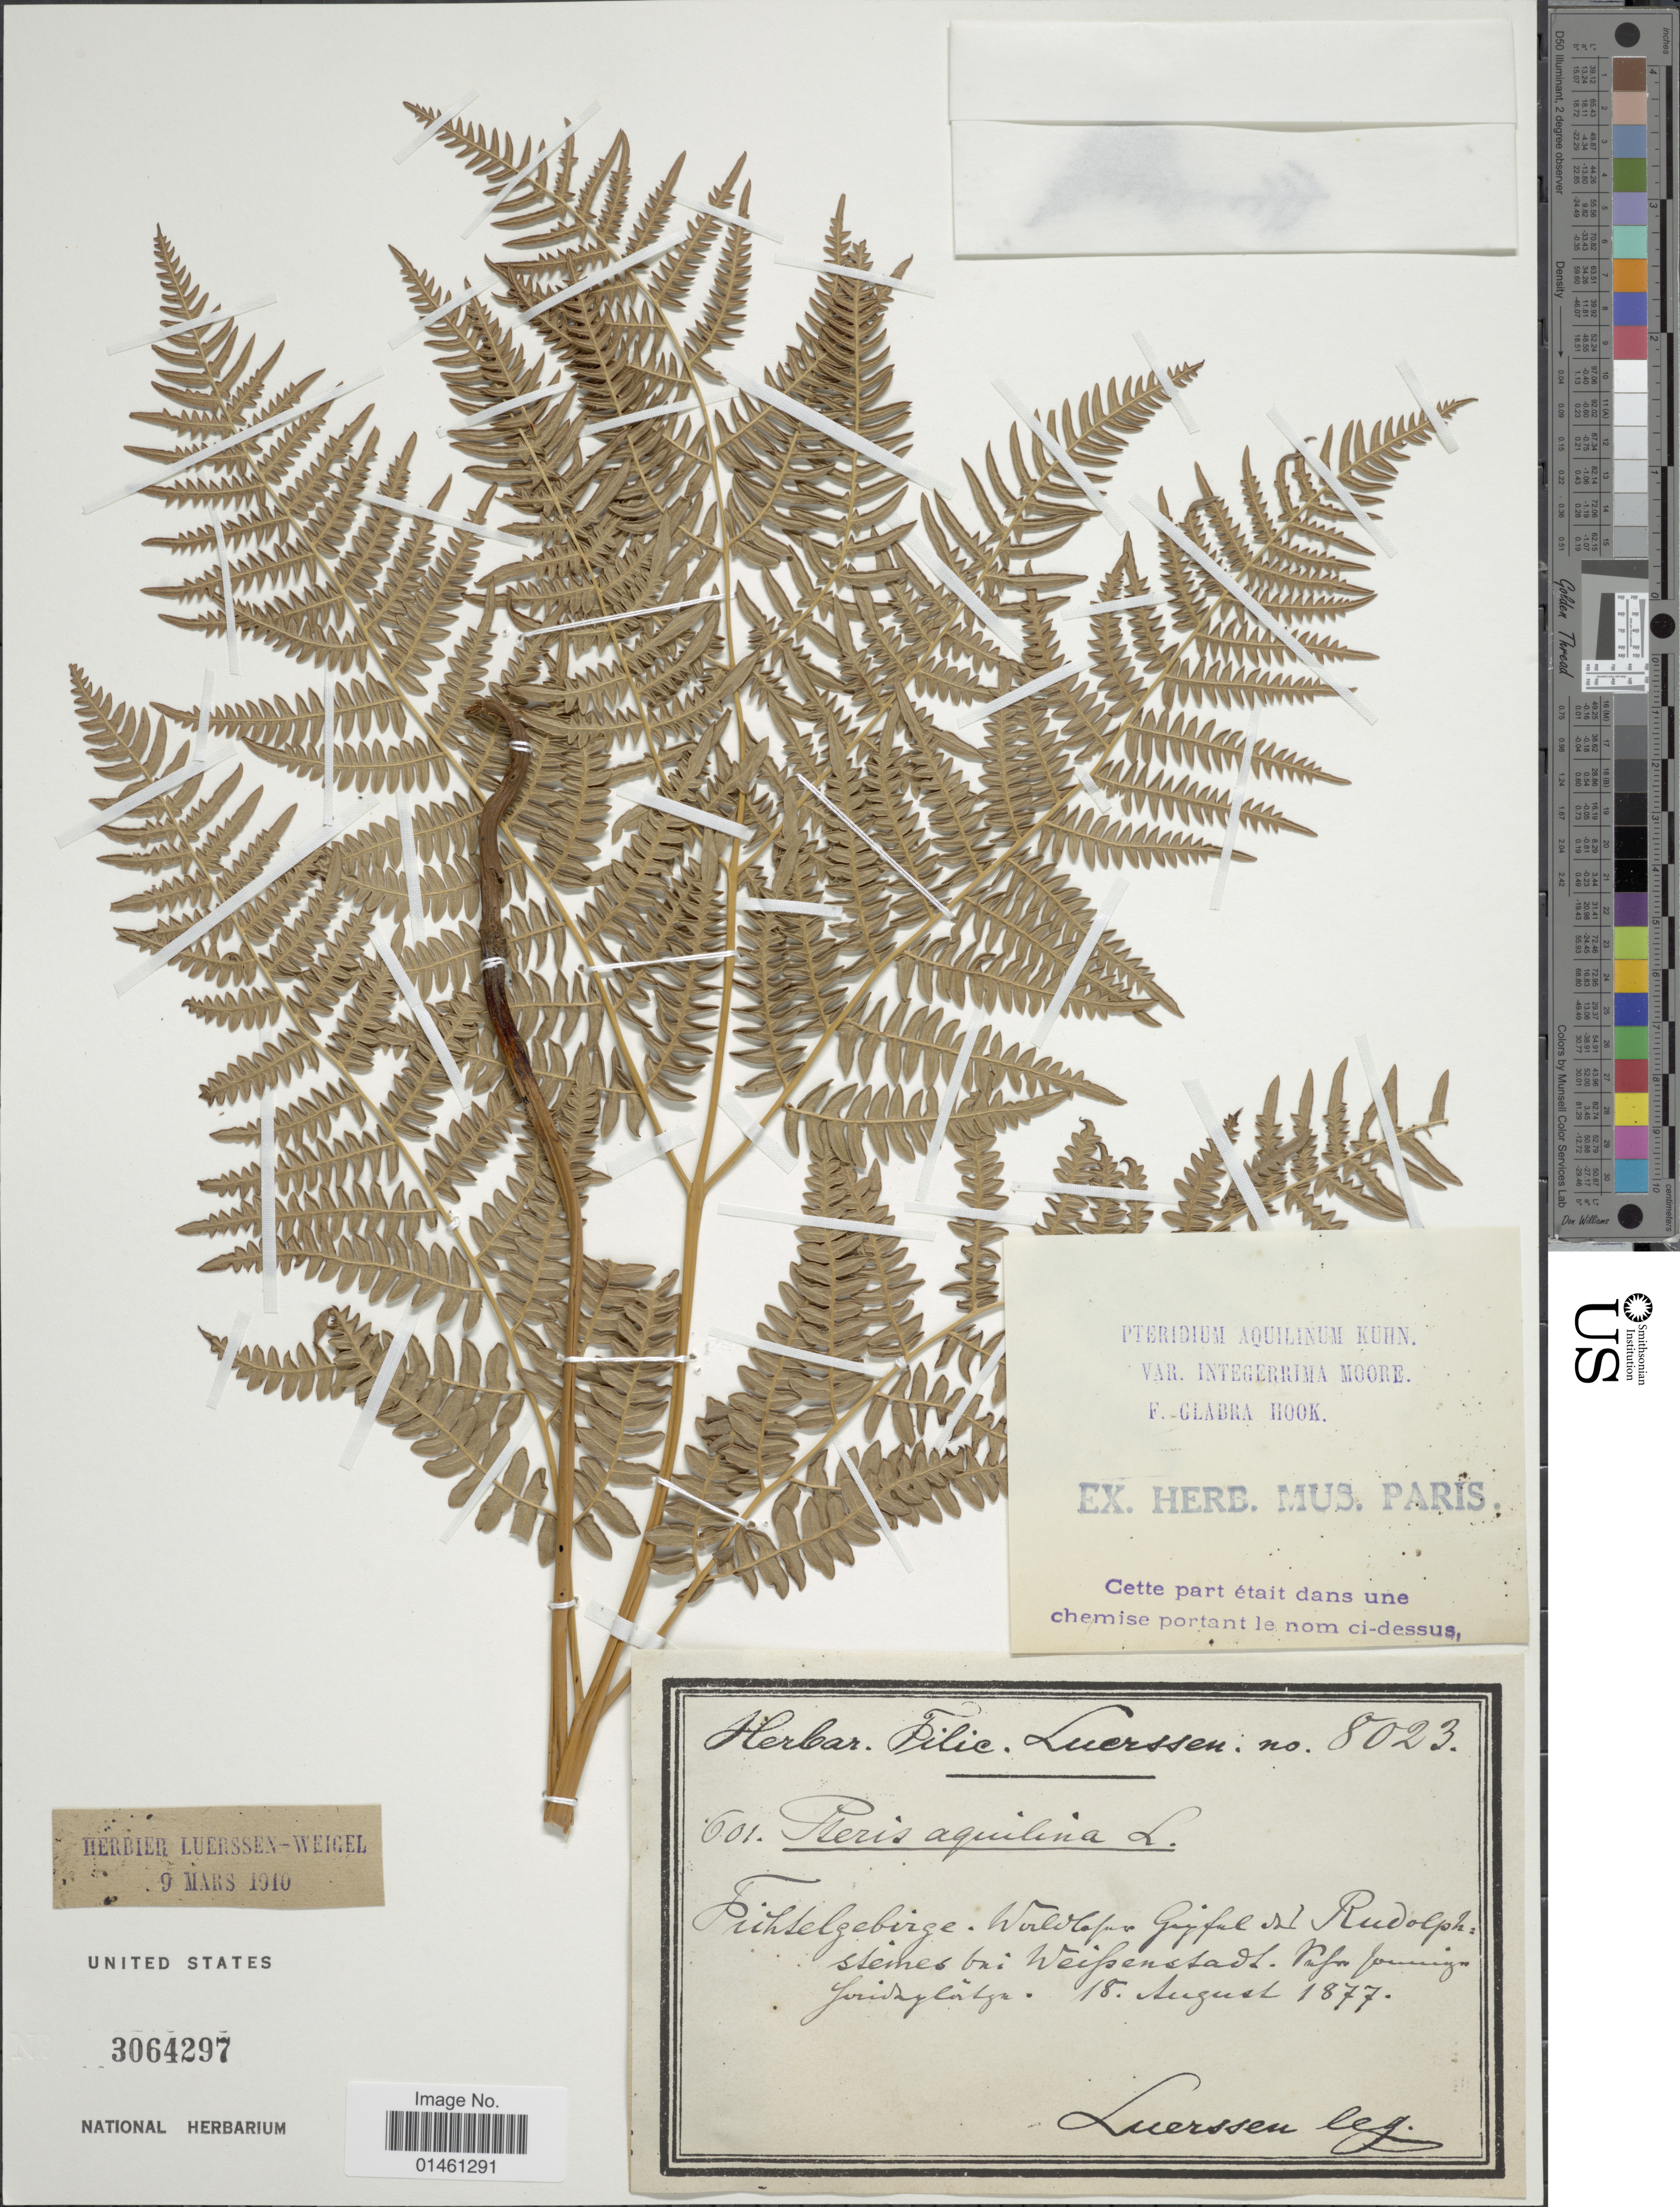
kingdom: Plantae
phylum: Tracheophyta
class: Polypodiopsida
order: Polypodiales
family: Dennstaedtiaceae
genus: Pteridium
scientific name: Pteridium aquilinum var. typicum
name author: R.M. Tryon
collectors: Luerssen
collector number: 8023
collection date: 1877-08-18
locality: Fichselgebirge Wald [illegible text]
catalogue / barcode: US 3064297